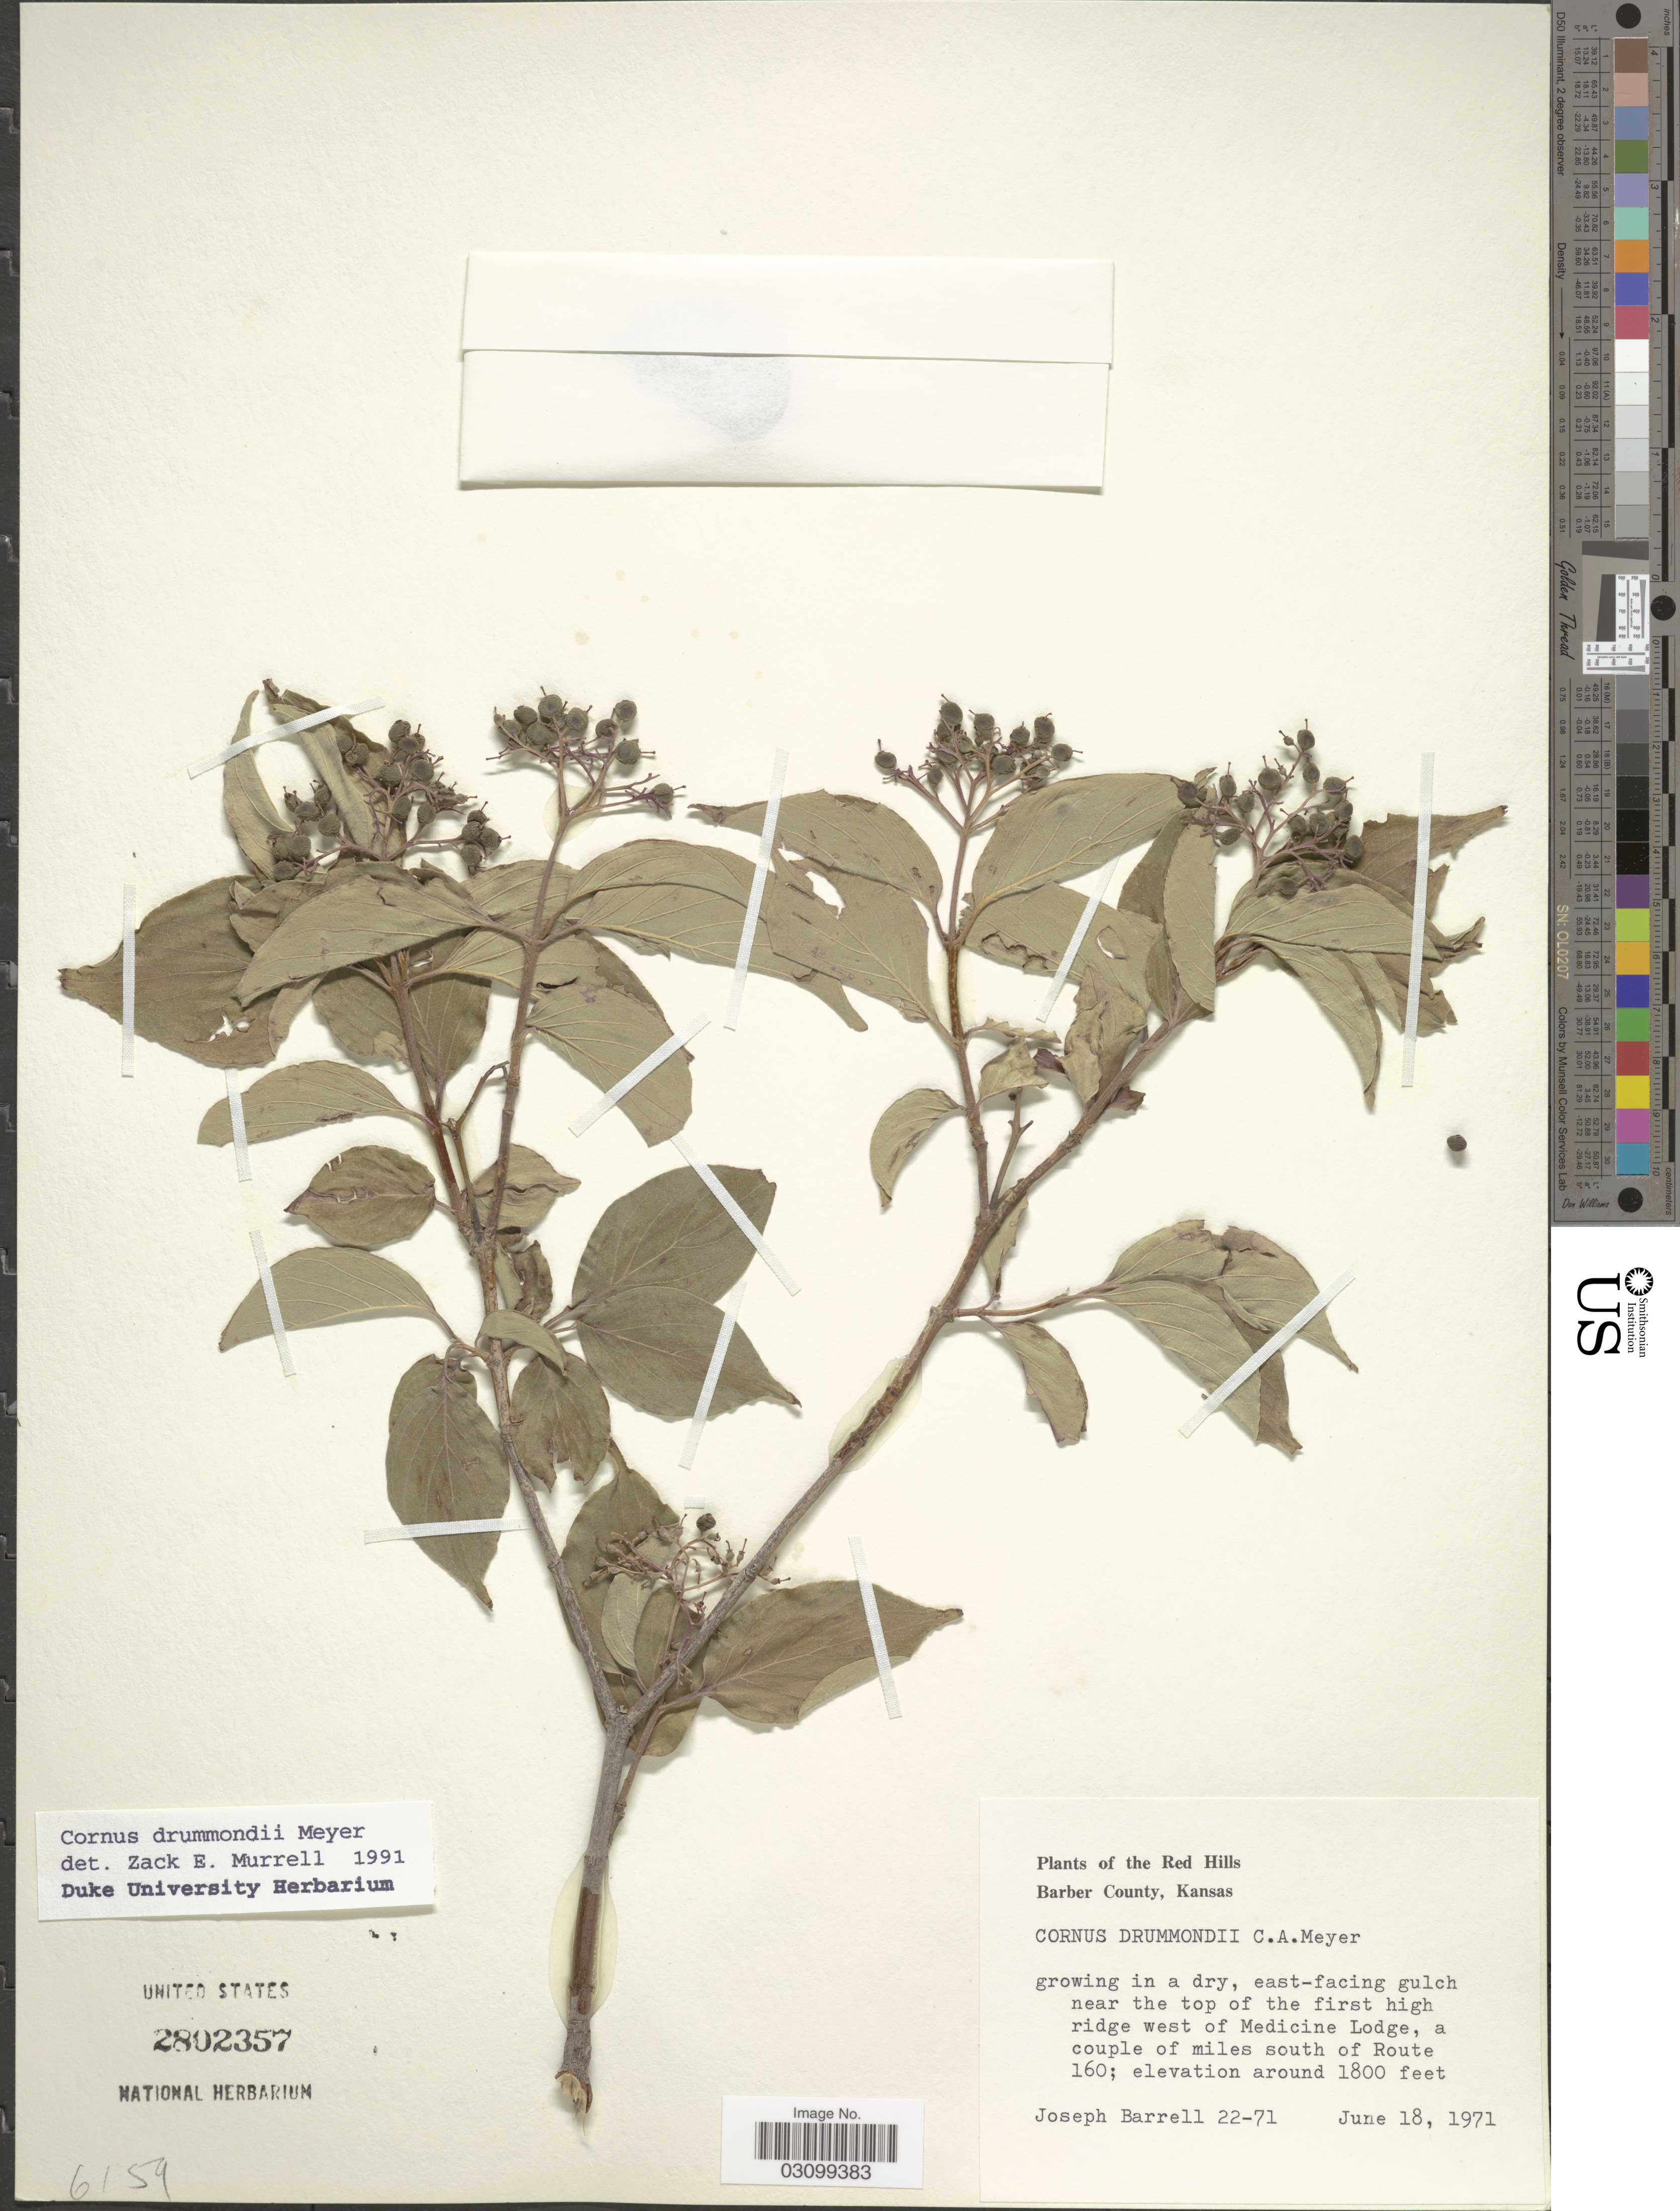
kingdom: Plantae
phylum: Tracheophyta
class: Magnoliopsida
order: Cornales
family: Cornaceae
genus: Cornus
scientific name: Cornus drummondii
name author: C.A. Mey.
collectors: J. Barrell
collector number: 2271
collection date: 1971-06-18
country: United States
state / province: Kansas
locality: Red Hills. Barber County. Growing in a dry, east-facing gulch near the top of the first high ridge west of Medicine Lodge, a couple of miles south of Route 160.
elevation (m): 549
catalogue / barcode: US 2802357